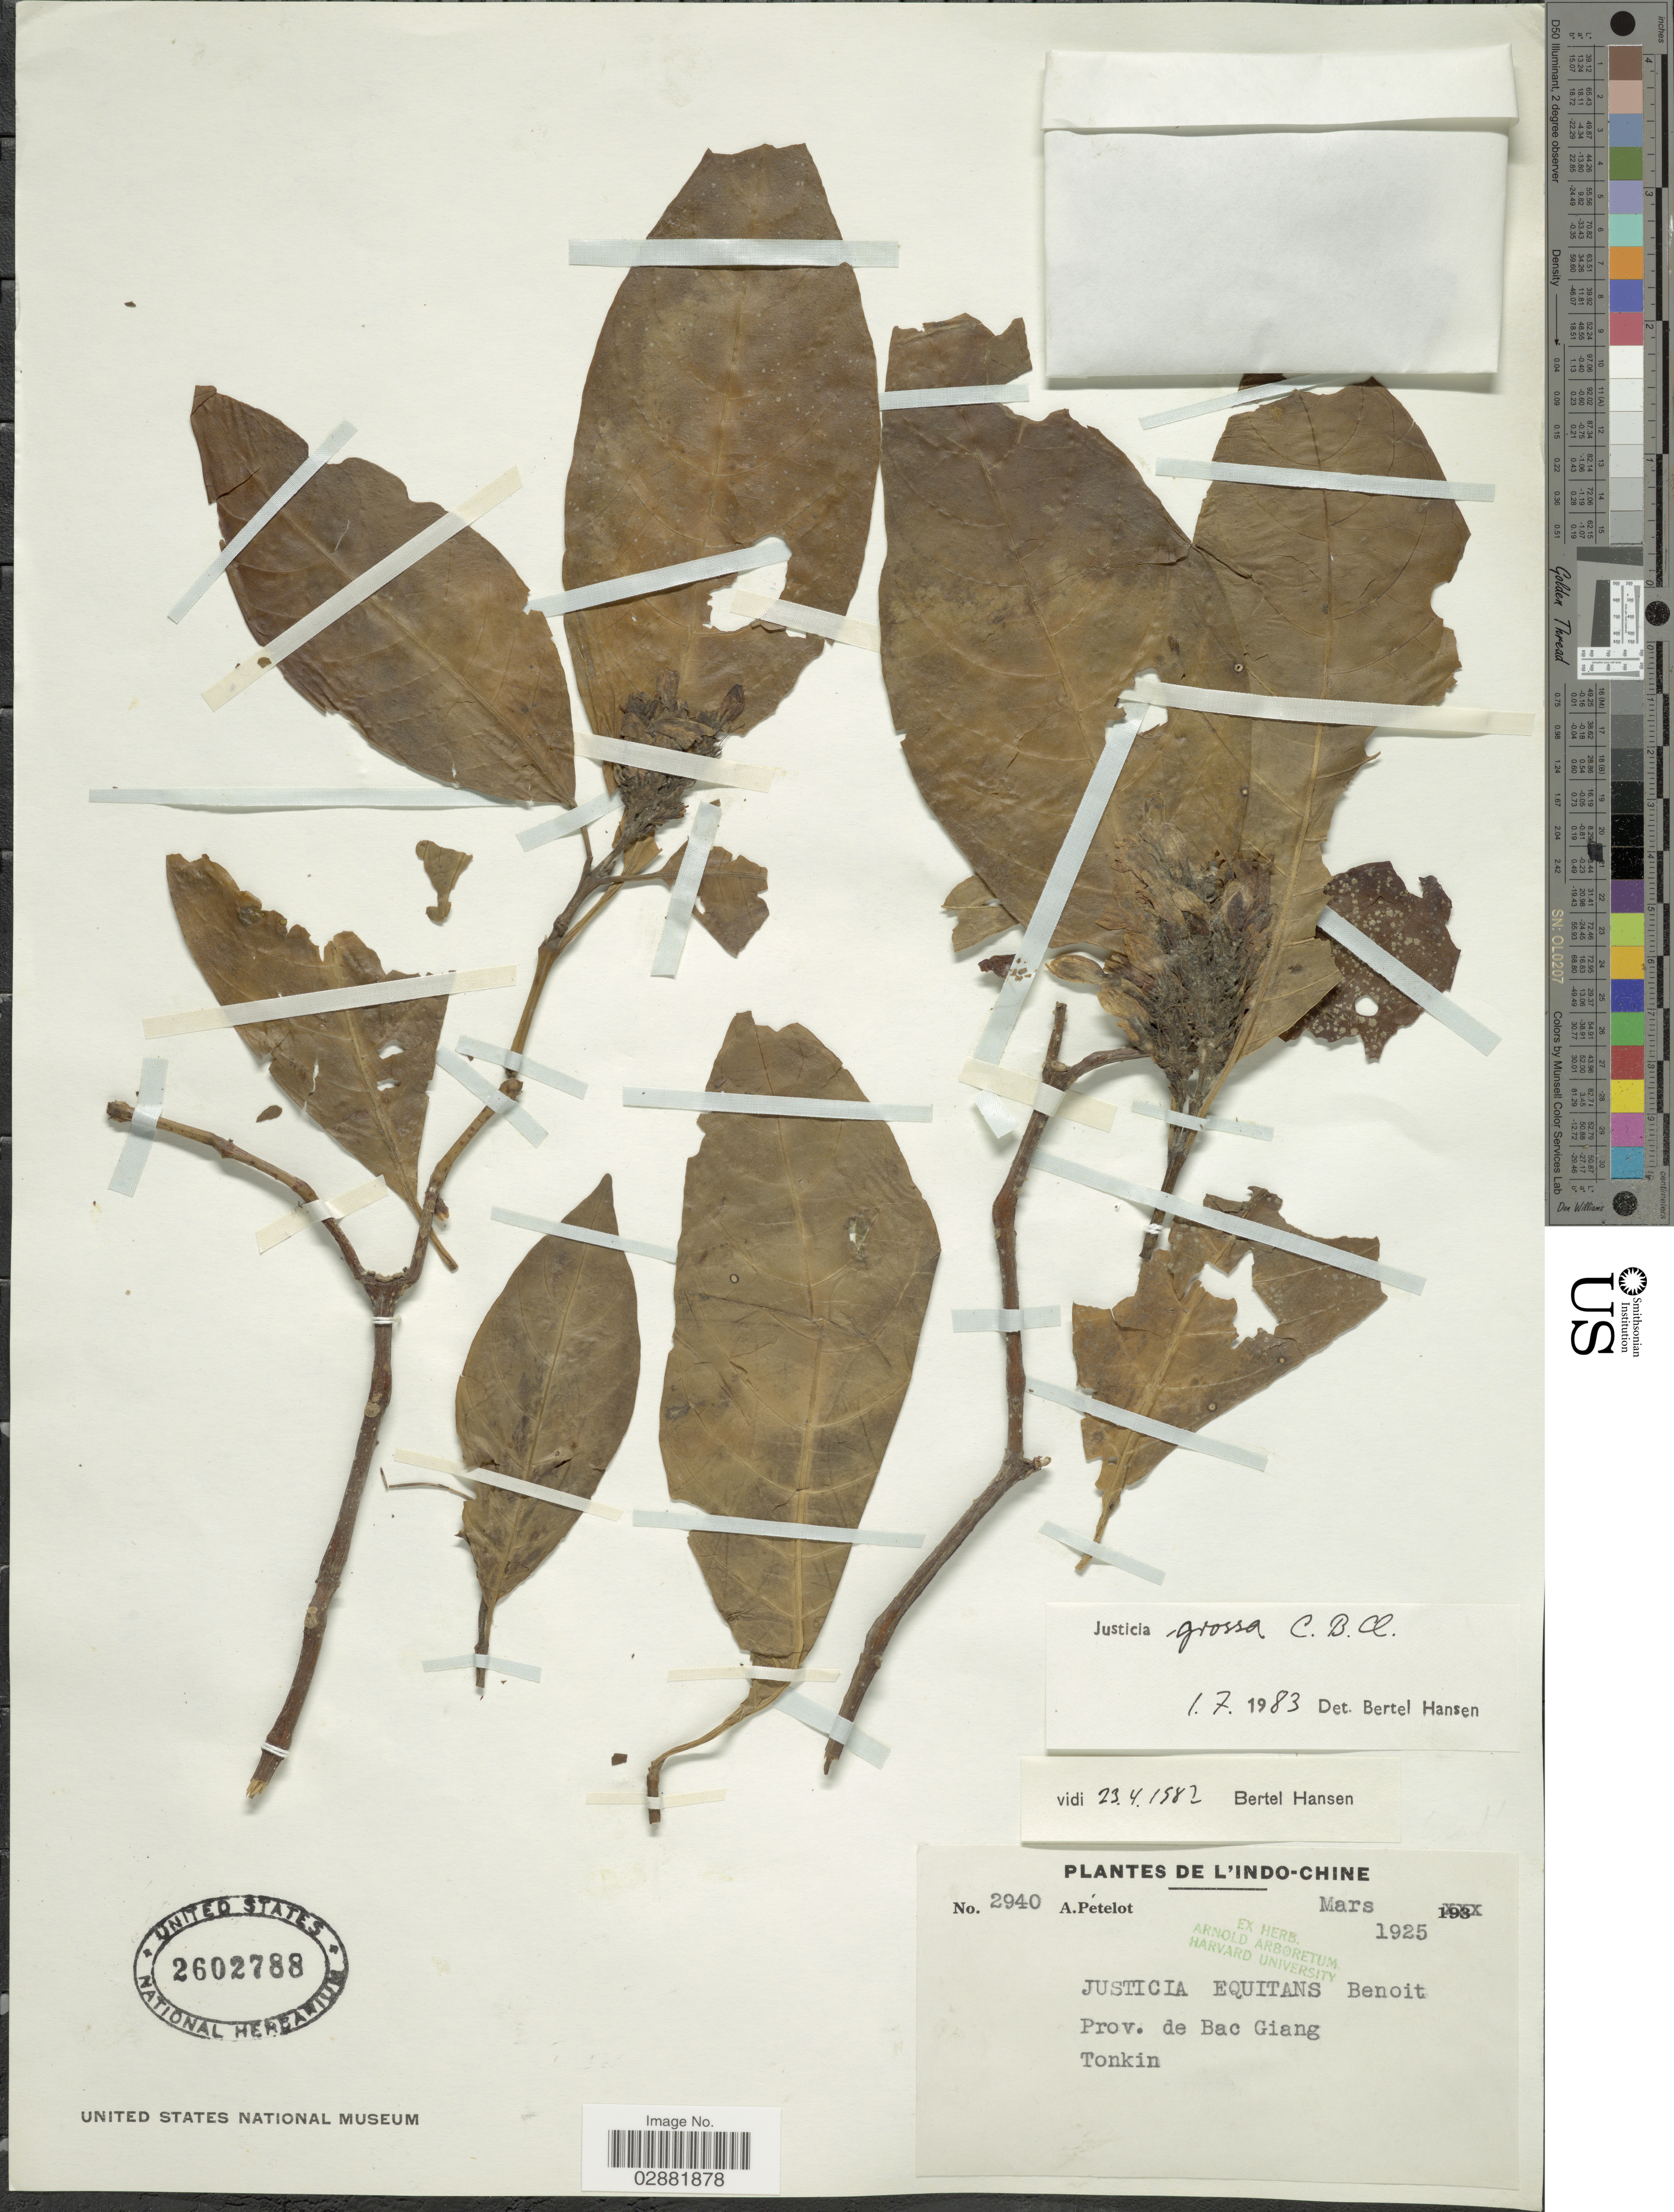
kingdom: Plantae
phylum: Tracheophyta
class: Magnoliopsida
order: Lamiales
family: Acanthaceae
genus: Justicia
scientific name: Justicia grossa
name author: C.B. Clarke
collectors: A. Petelot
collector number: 2940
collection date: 1925-03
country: Vietnam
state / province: Bac Giang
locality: Indo-Chine, Prov. de Bac Giang, Tonkin.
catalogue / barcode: US 2602788